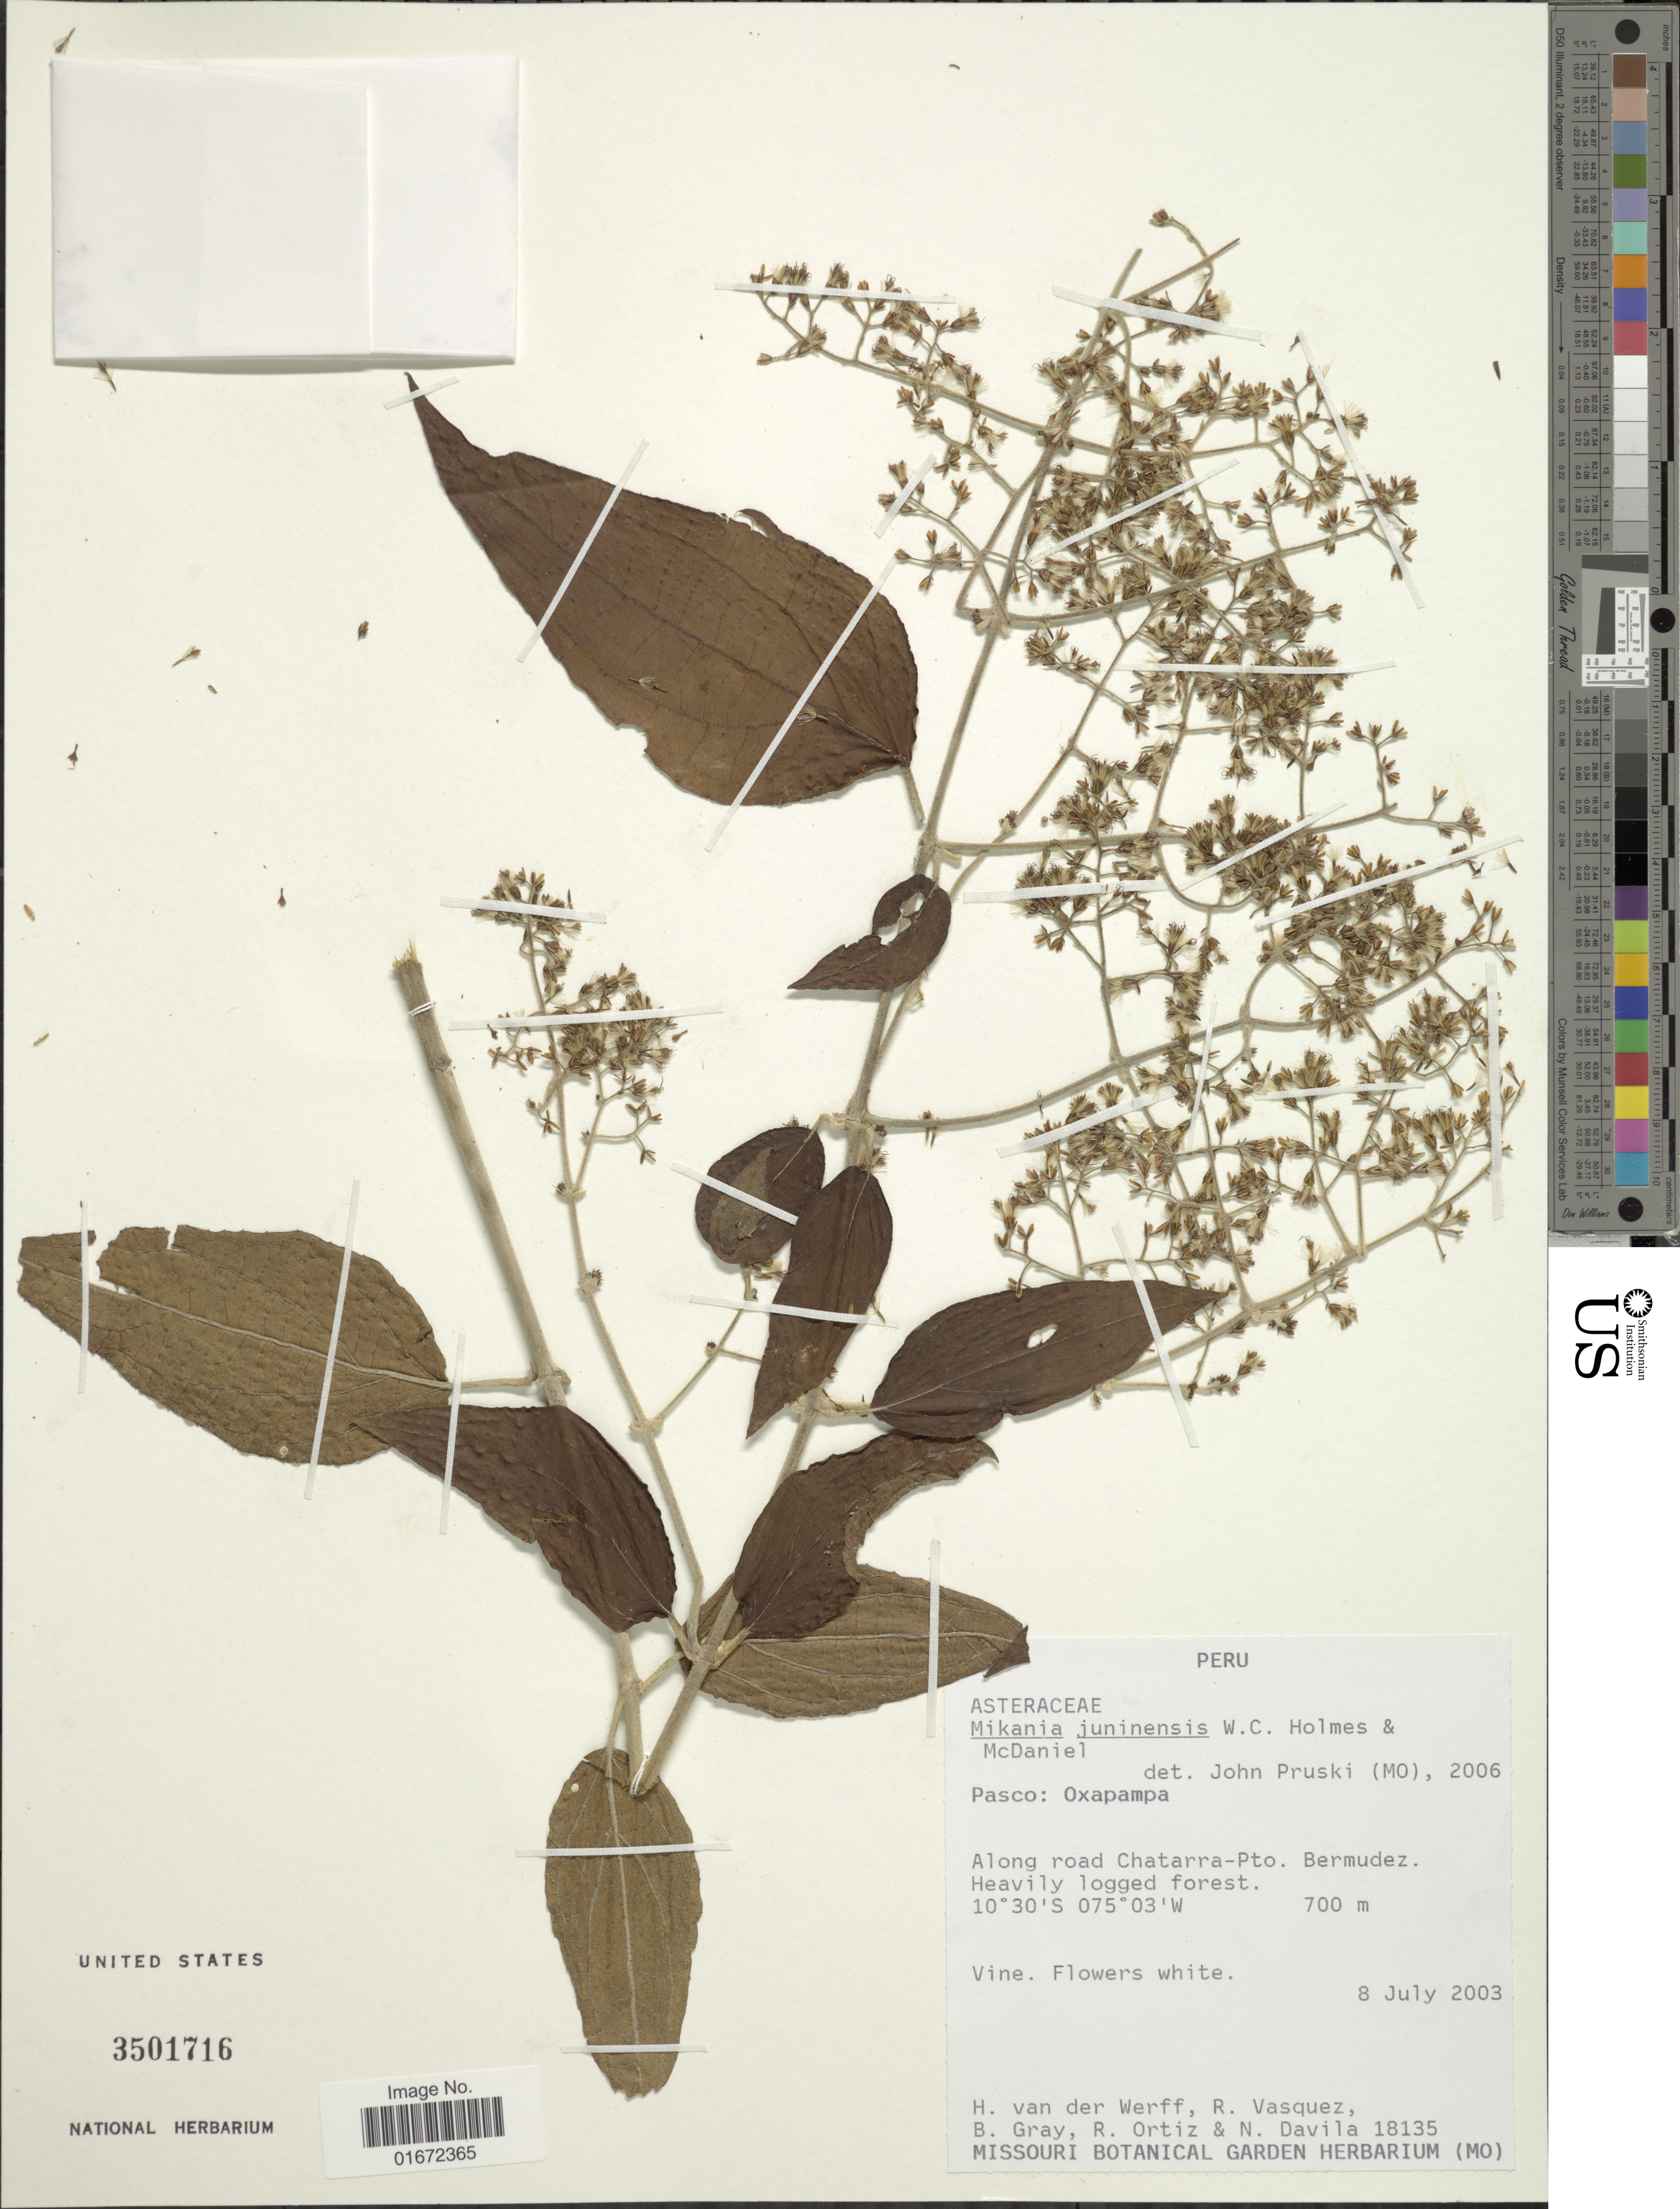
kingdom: Plantae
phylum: Tracheophyta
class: Magnoliopsida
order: Asterales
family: Asteraceae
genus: Mikania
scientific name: Mikania juninensis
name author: W.C. Holmes & McDaniel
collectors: H. van der Werff, R. Vasquez, B. Gray, R. Ortíz & N. Dávila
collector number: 18135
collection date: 2003-07-08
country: Peru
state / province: Pasco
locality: Pasco: Oxapampa. Along road Chatarra-Pto. Bermudez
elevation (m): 700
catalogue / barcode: US 3501716